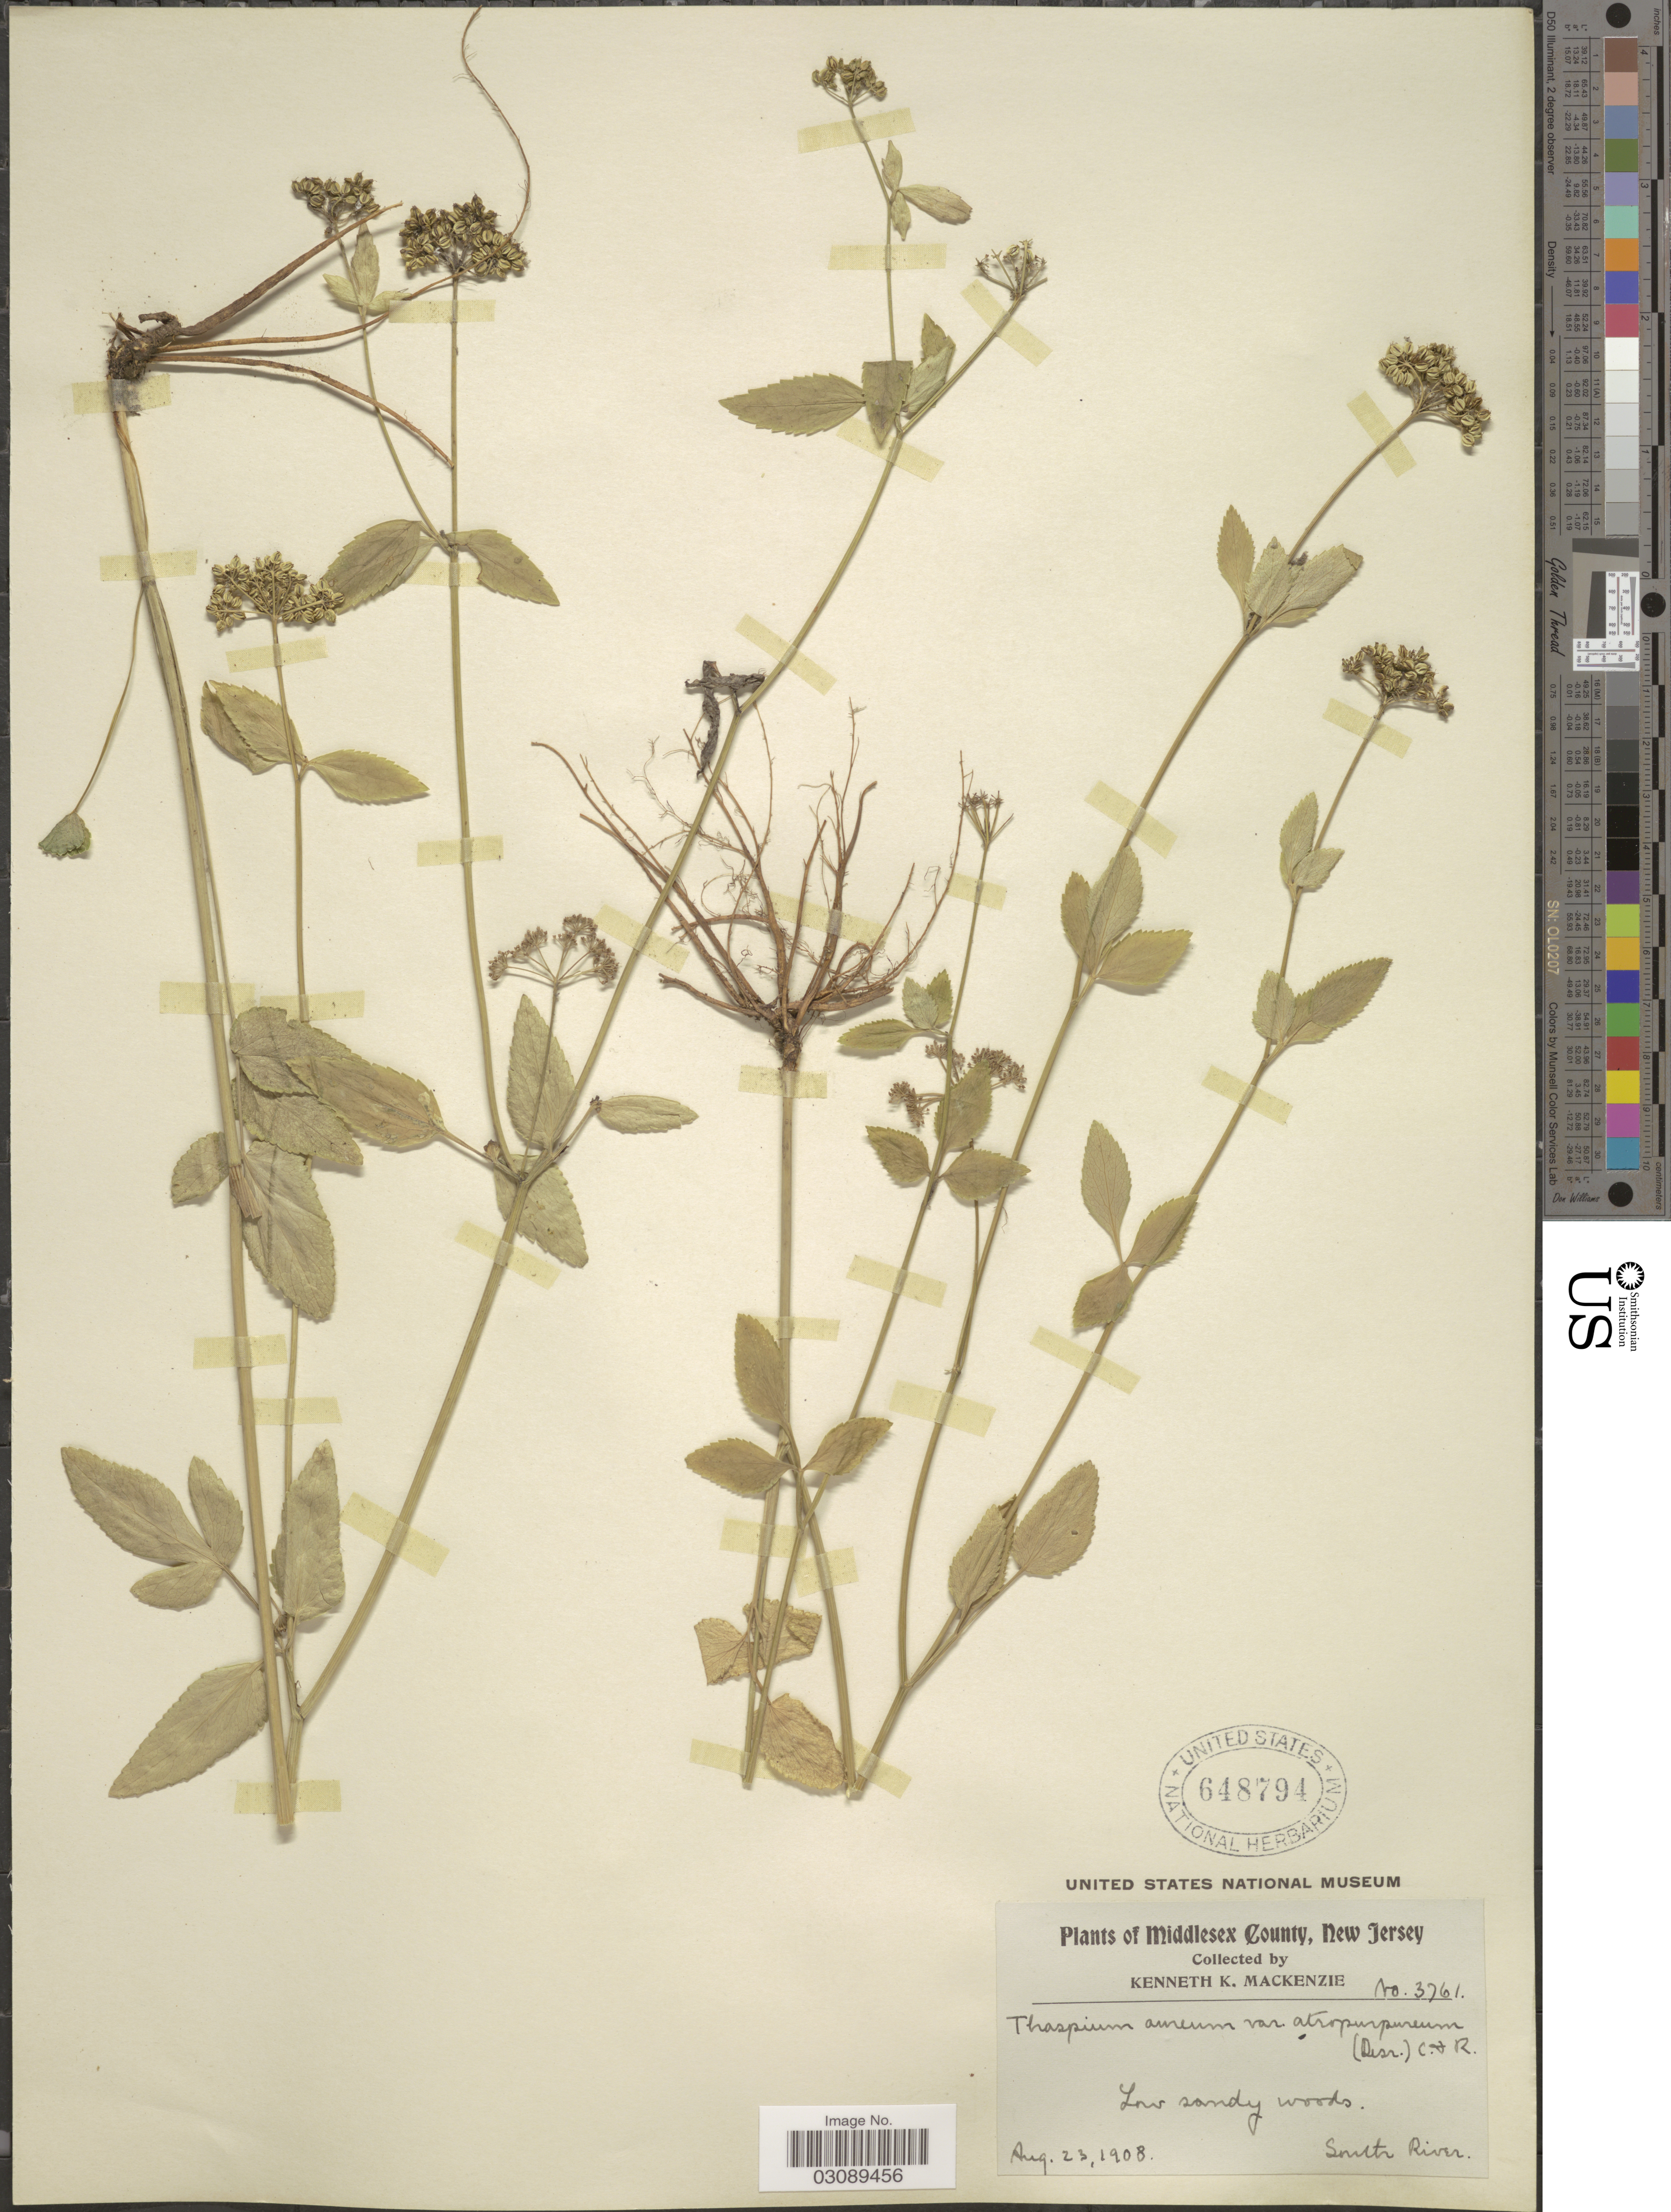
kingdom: Plantae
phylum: Tracheophyta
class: Magnoliopsida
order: Apiales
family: Apiaceae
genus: Thaspium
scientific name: Thaspium aureum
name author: (L.) Nutt.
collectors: K. K. Mackenzie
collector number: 3761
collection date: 1908-08-23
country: United States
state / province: New Jersey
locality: Middlesex County. South River.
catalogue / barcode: US 648794